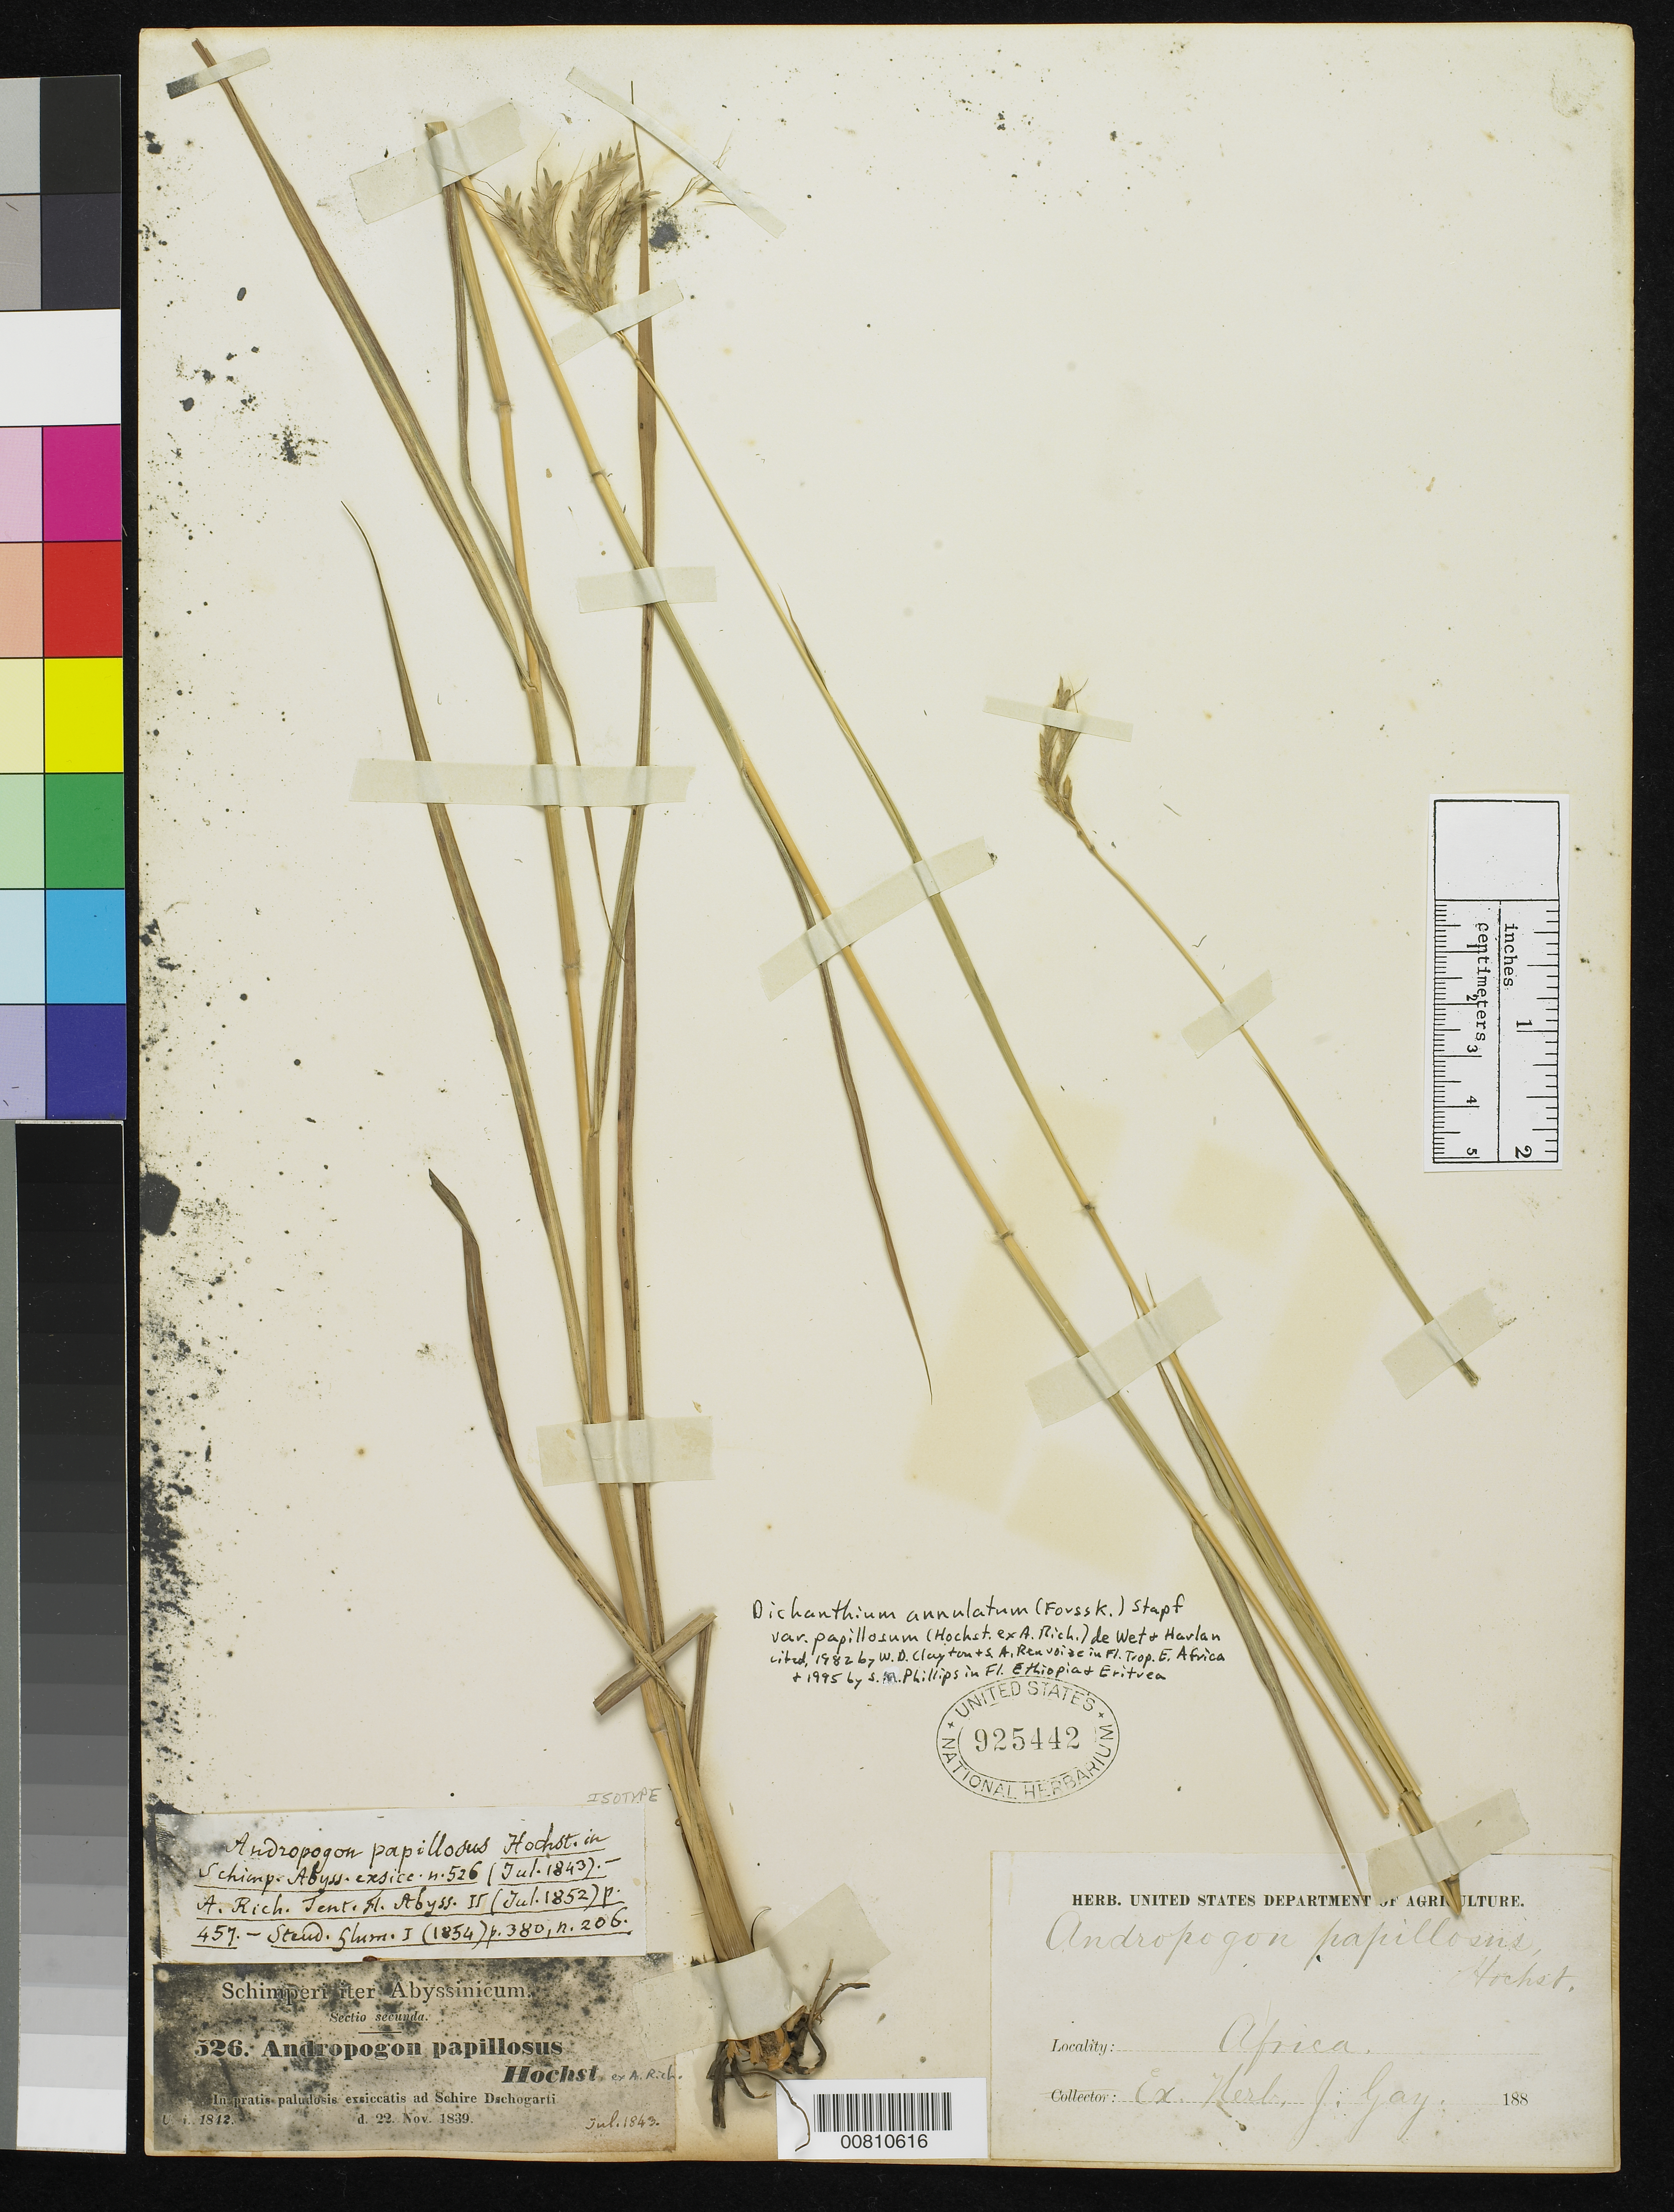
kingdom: Plantae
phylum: Tracheophyta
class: Liliopsida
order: Poales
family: Poaceae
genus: Andropogon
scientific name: Andropogon papillosus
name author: Hochst. ex A. Rich.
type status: Isotype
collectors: G. W. Schimper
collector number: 526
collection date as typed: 22 Nov 1839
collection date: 1839-11-22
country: Ethiopia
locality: In pratis paludosis exsiccatis ad Schire Dschogarti [protologue: "crescit in pratis paludosis exsiccatis prope Tshogarti, in provincia Chiré"].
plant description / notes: Cited 1982 by W.D. Clayton & S.A. Renvoize in Fl. Trop. E. Africa & 1995 by S.M. Phillips in Fl. Ethiopia & Eritrea.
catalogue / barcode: US 925442